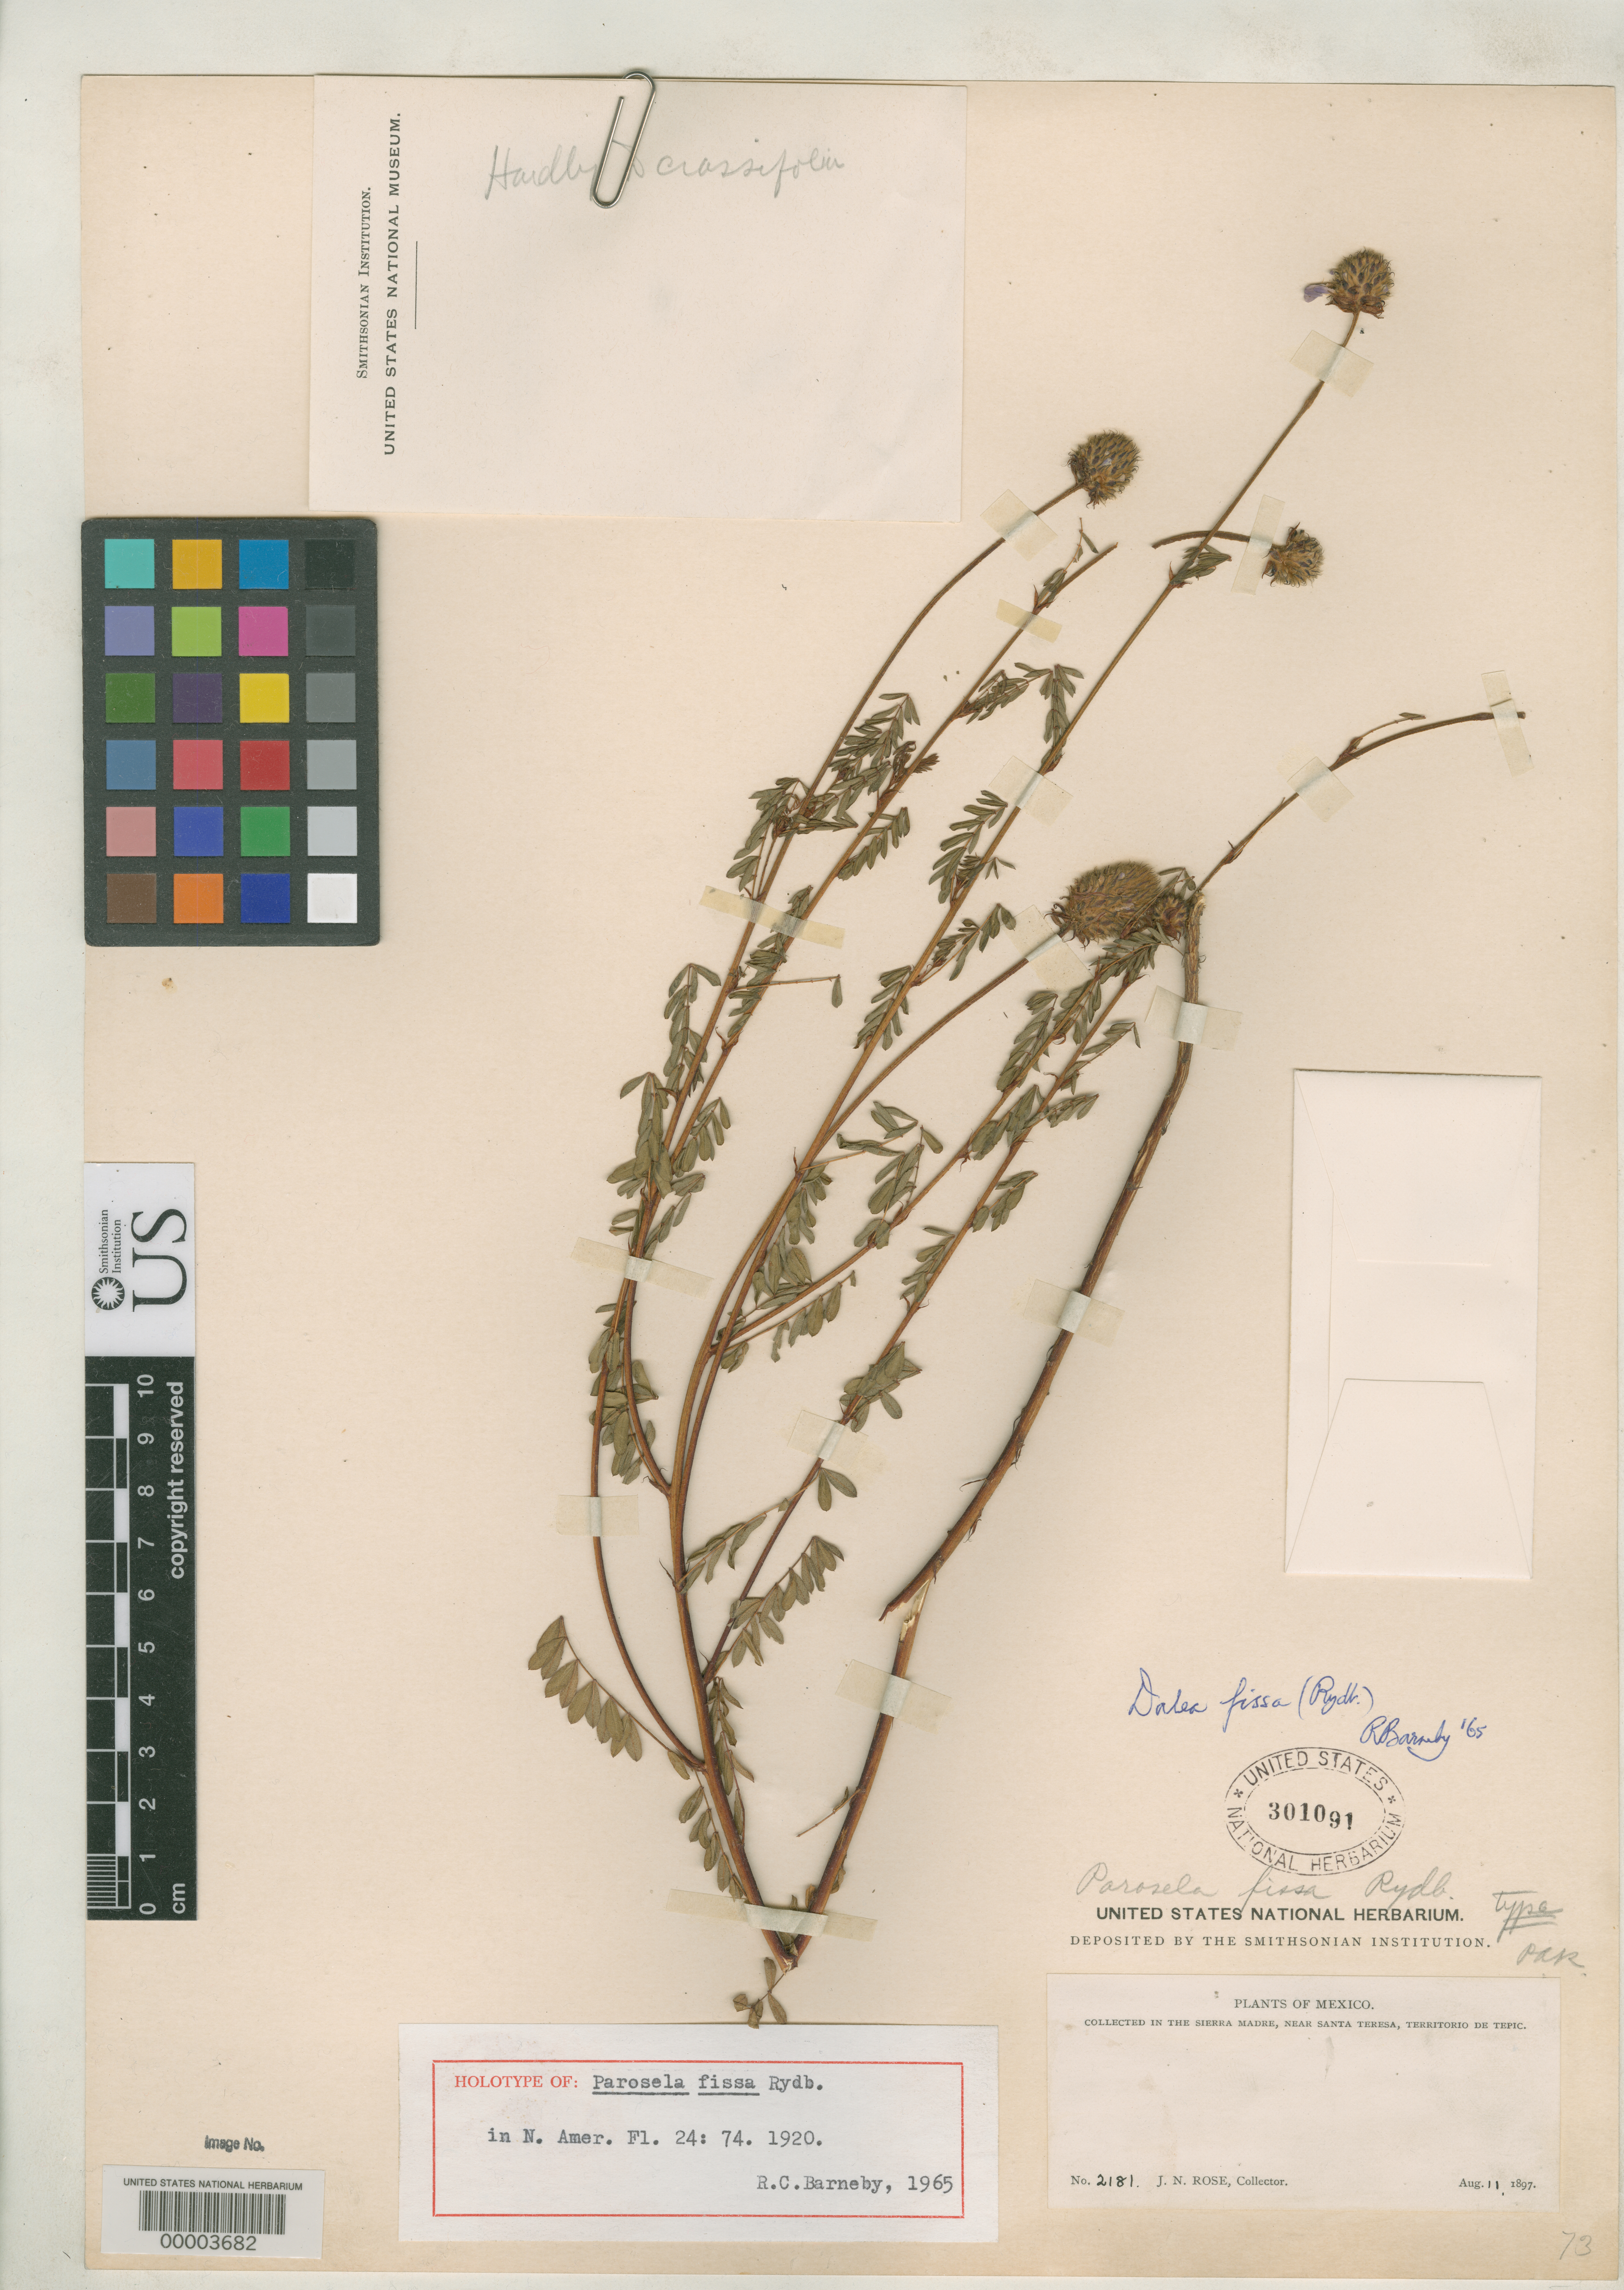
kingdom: Plantae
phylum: Tracheophyta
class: Magnoliopsida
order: Fabales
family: Fabaceae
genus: Parosela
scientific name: Parosela fissa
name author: Rydb.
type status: Holotype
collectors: J. N. Rose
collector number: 2181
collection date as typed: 11 Aug 1897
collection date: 1897-08-11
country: Mexico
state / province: Nayarit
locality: Near Santa Teresa, Tepic.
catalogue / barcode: US 301091